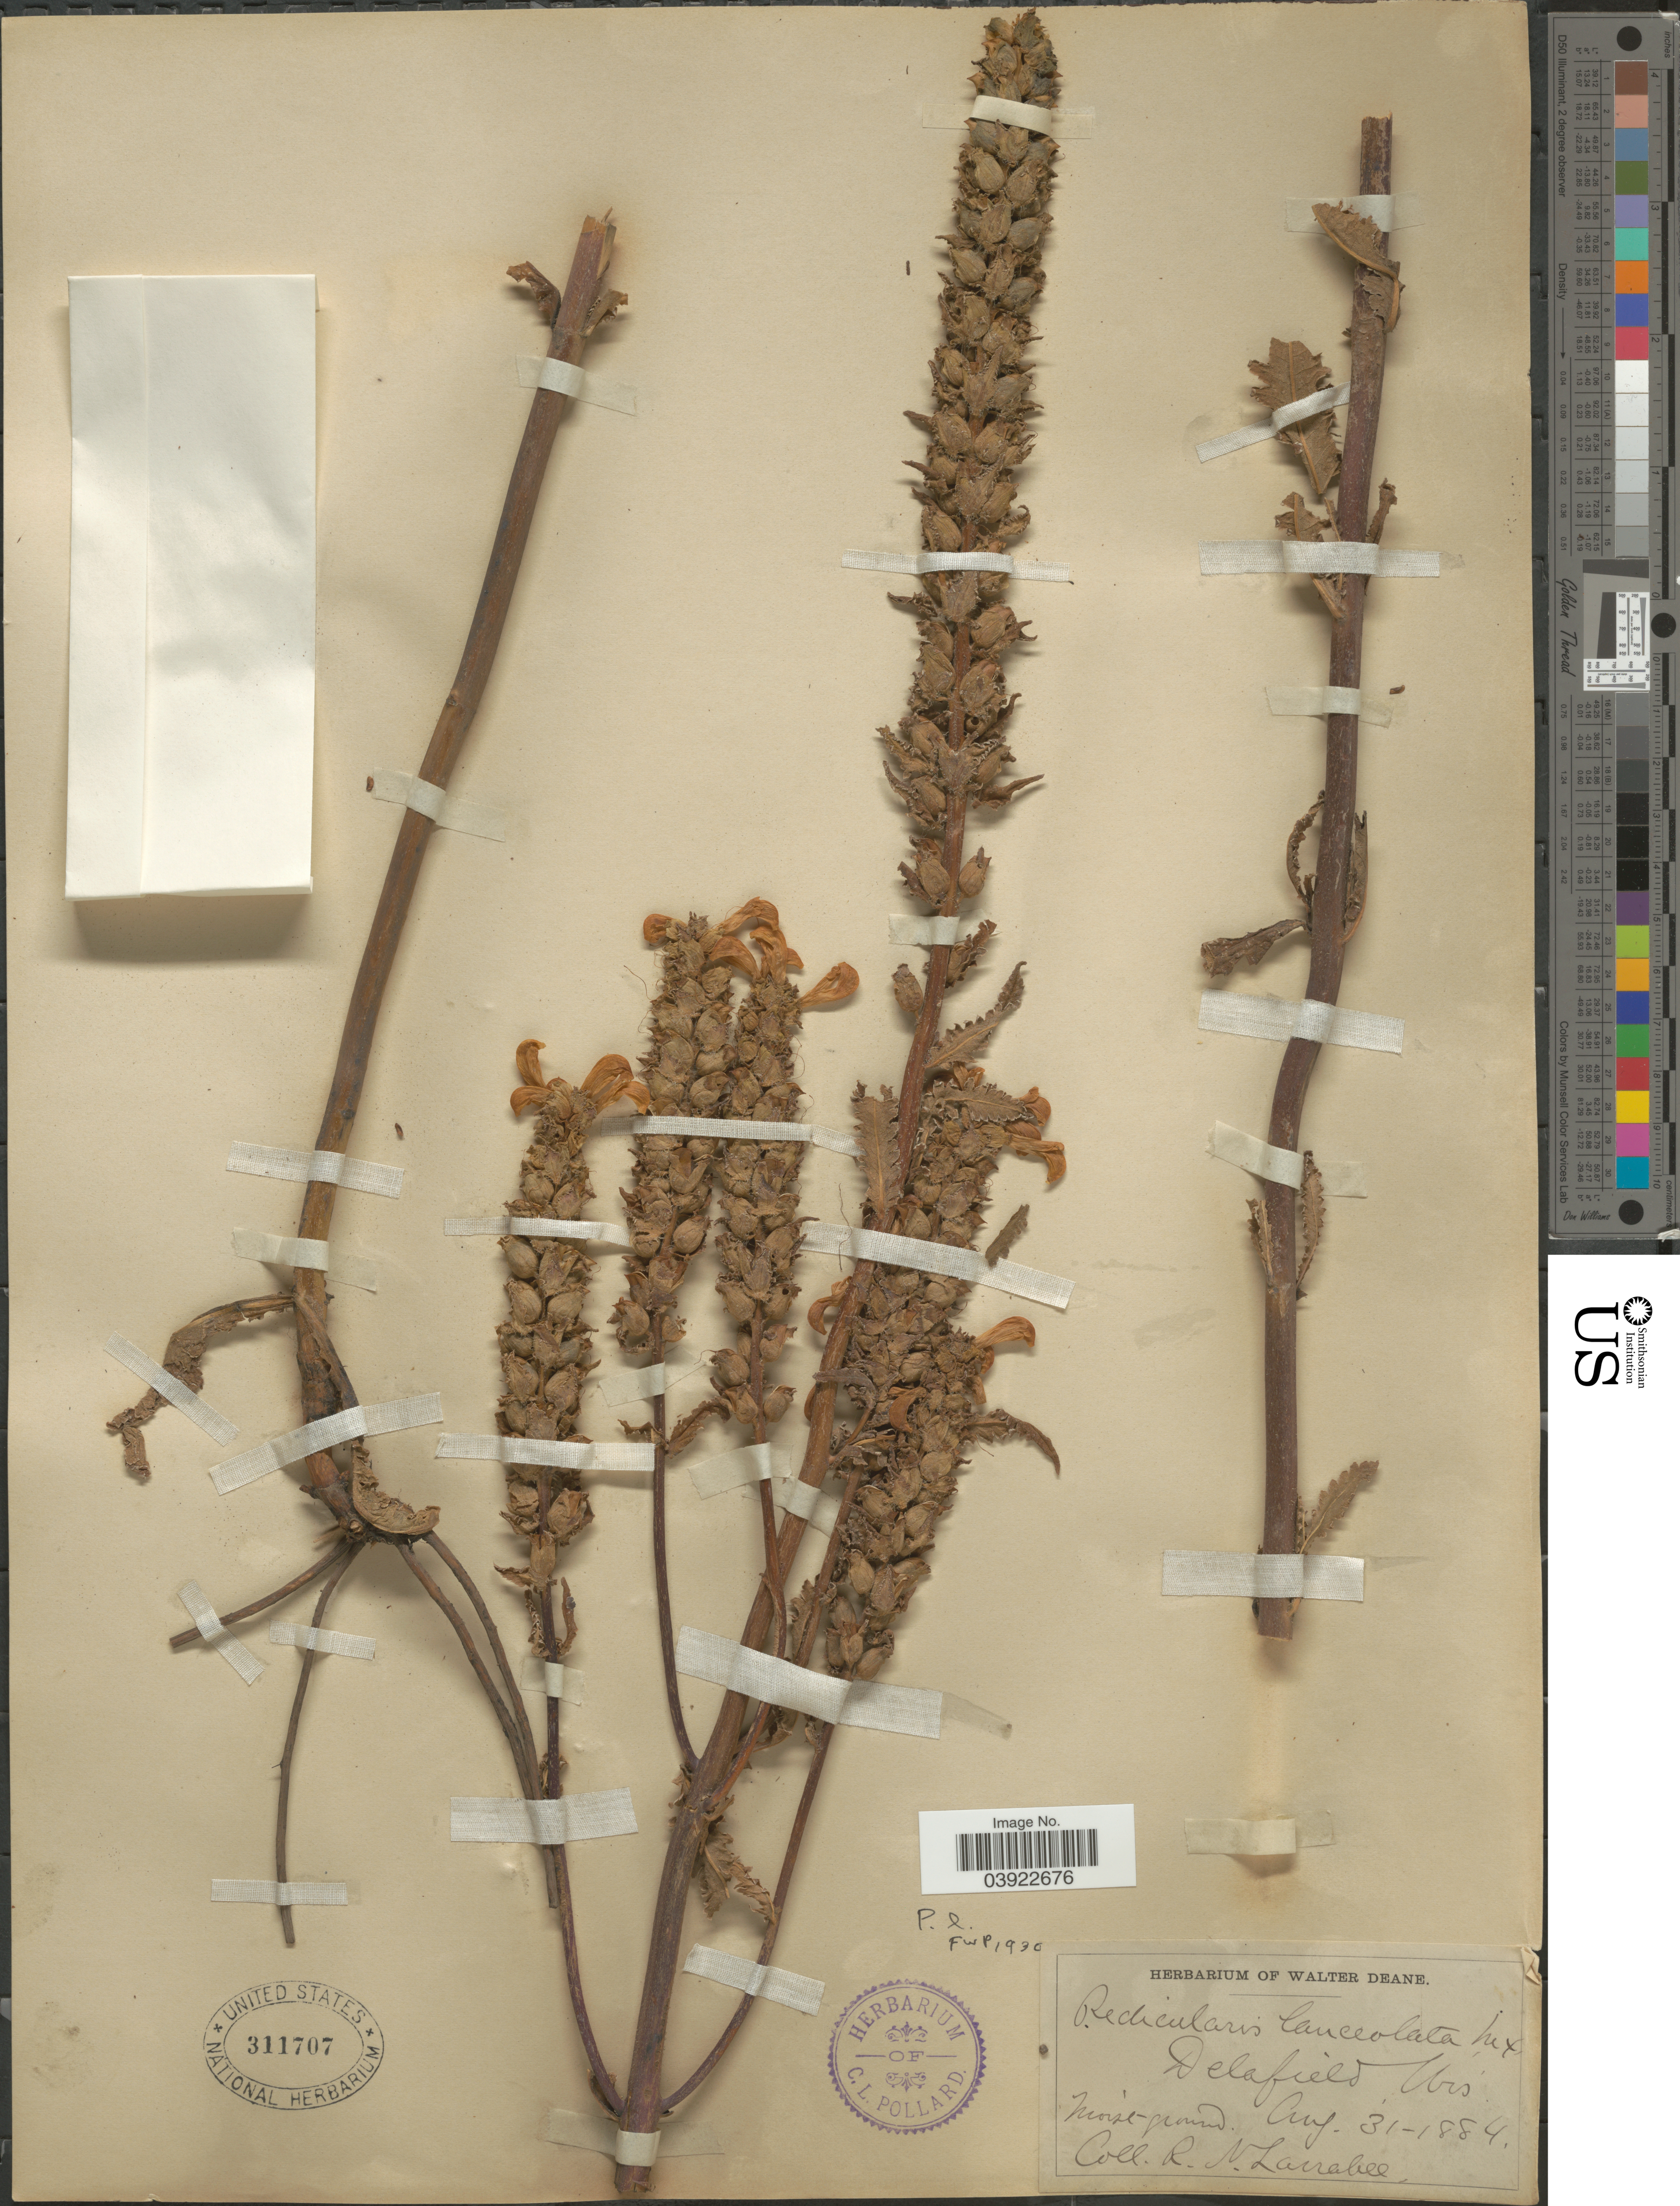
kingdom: Plantae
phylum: Tracheophyta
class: Magnoliopsida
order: Lamiales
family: Orobanchaceae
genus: Pedicularis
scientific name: Pedicularis lanceolata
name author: Michx.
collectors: R. Larrabee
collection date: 1884-08-31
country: United States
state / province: Wisconsin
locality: Delafield.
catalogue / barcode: US 311707